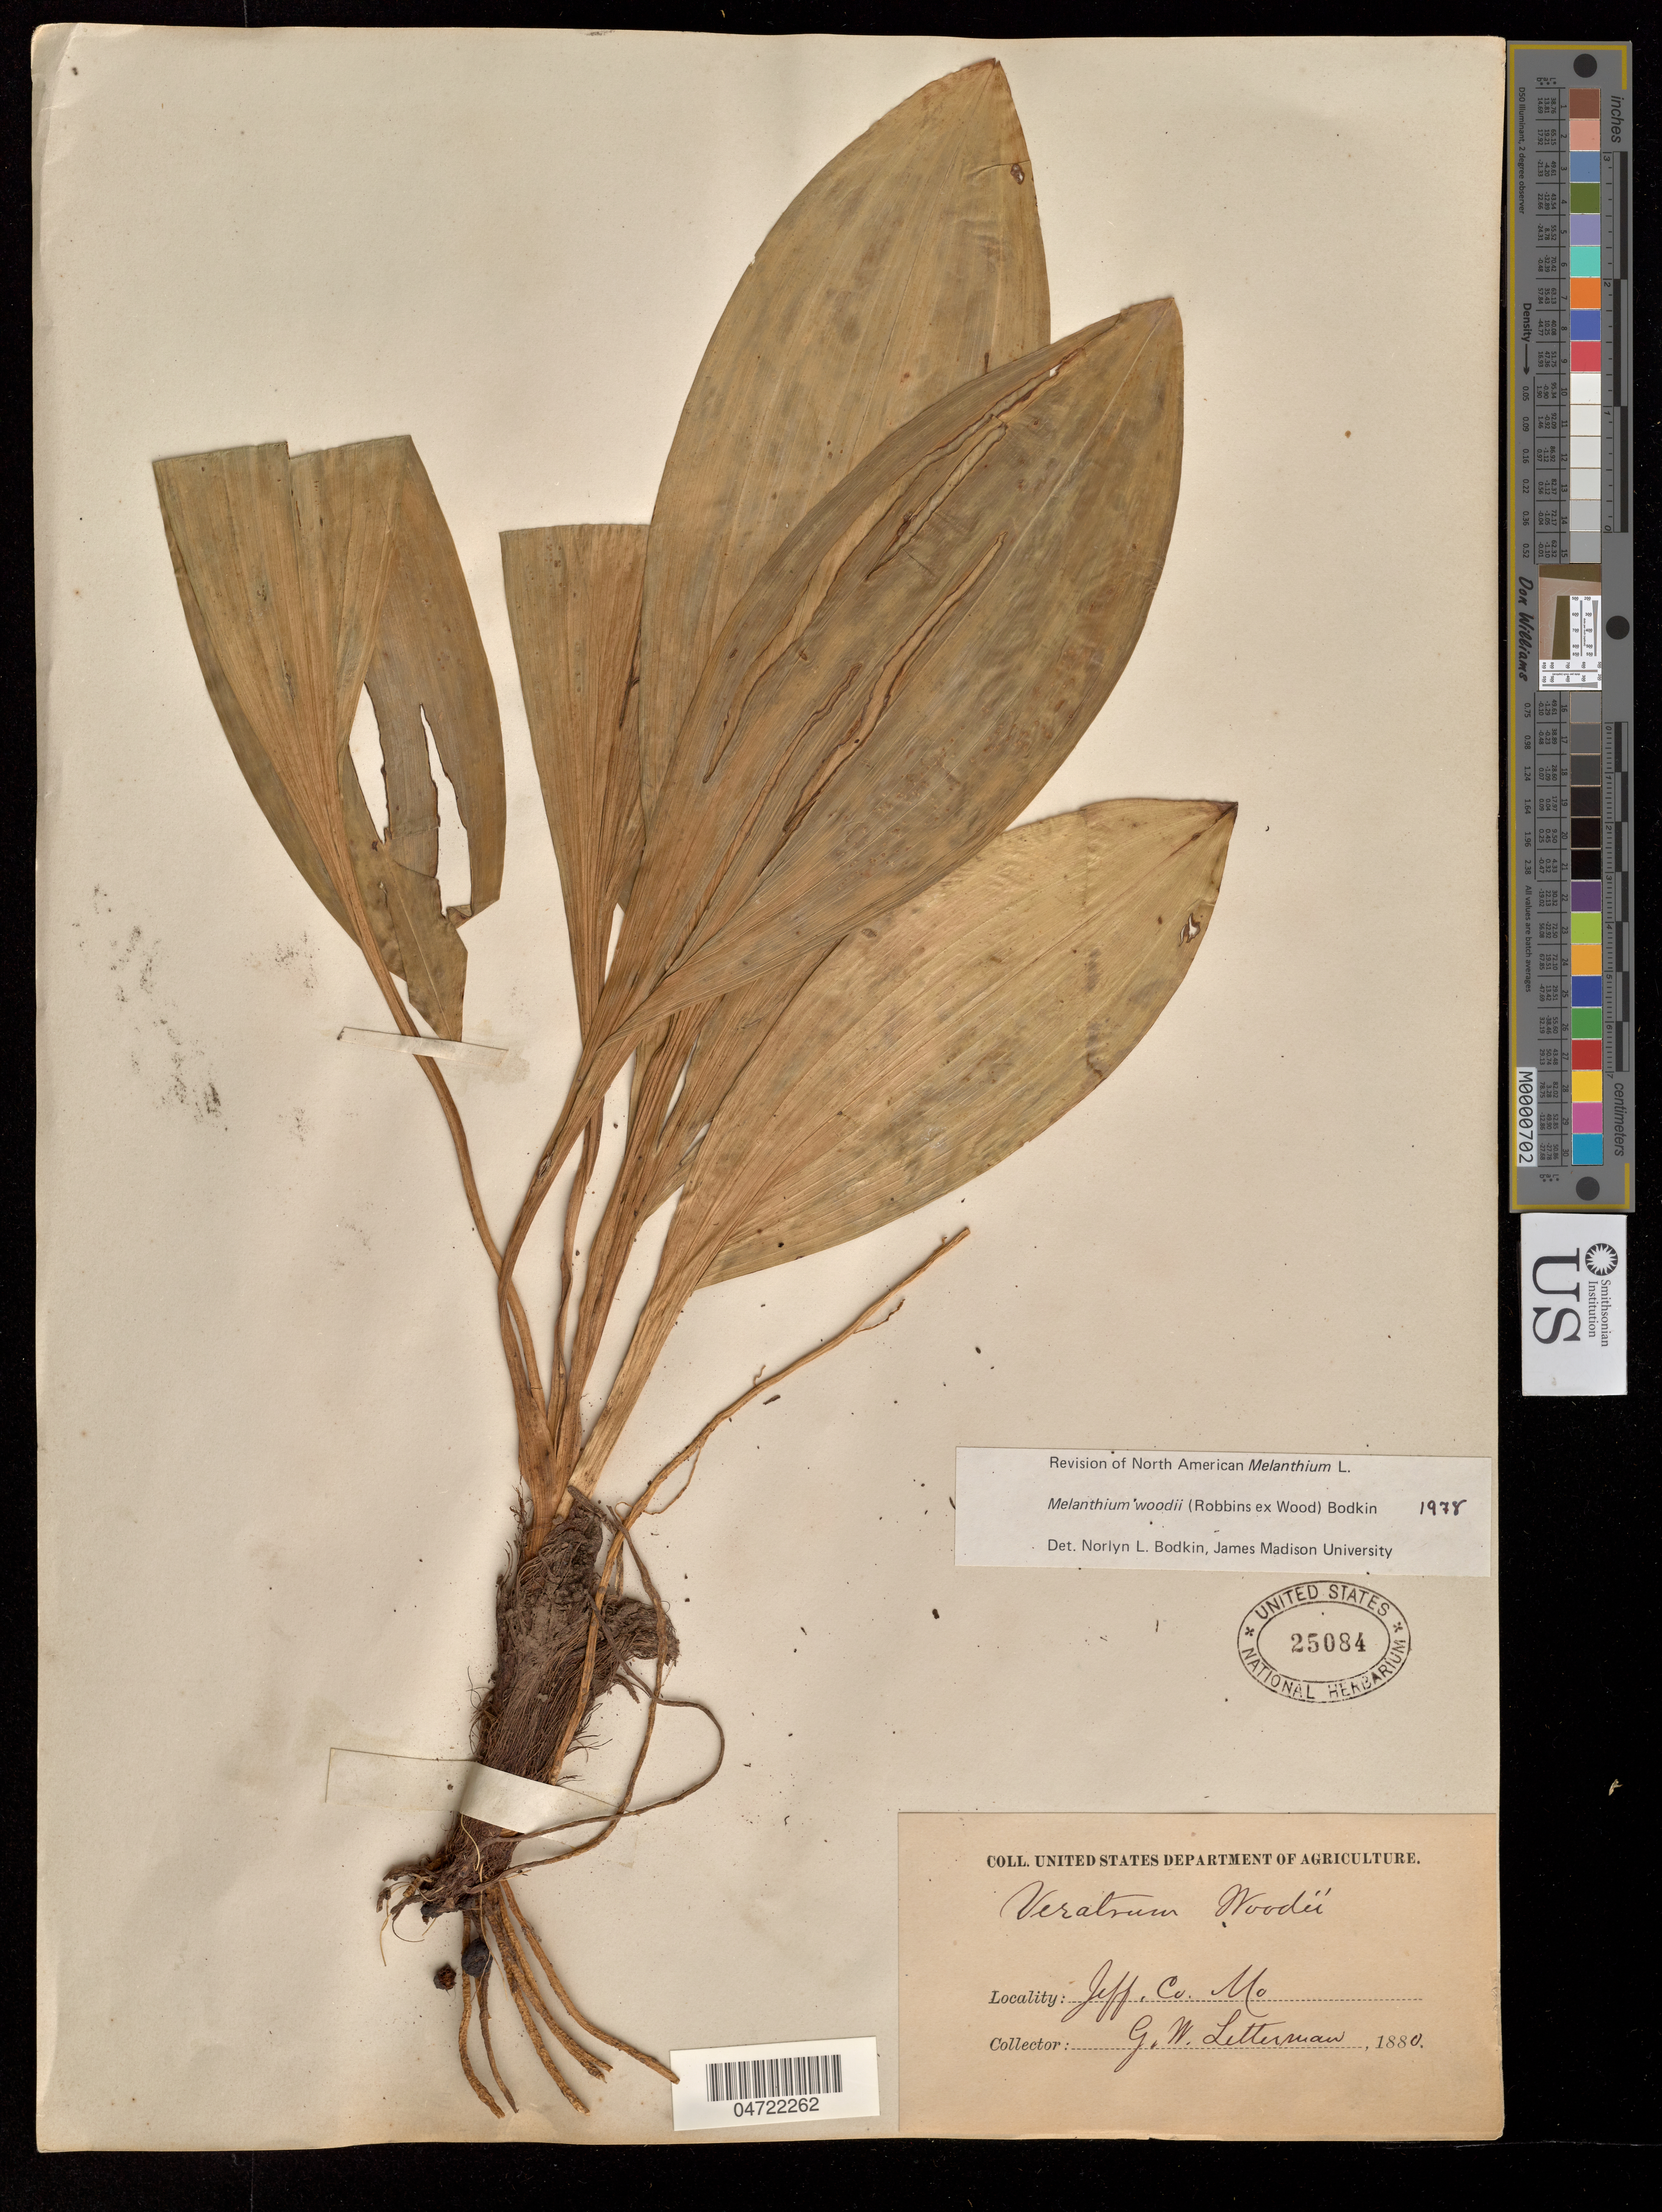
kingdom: Plantae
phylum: Tracheophyta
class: Liliopsida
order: Liliales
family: Melanthiaceae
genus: Melanthium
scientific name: Melanthium woodii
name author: (J.W. Robbins ex Alph. Wood) Bodkin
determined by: Bodkin, N. L.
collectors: G. W. Letterman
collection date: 1880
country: United States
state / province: Arkansas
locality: Washington Co.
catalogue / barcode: US 25084